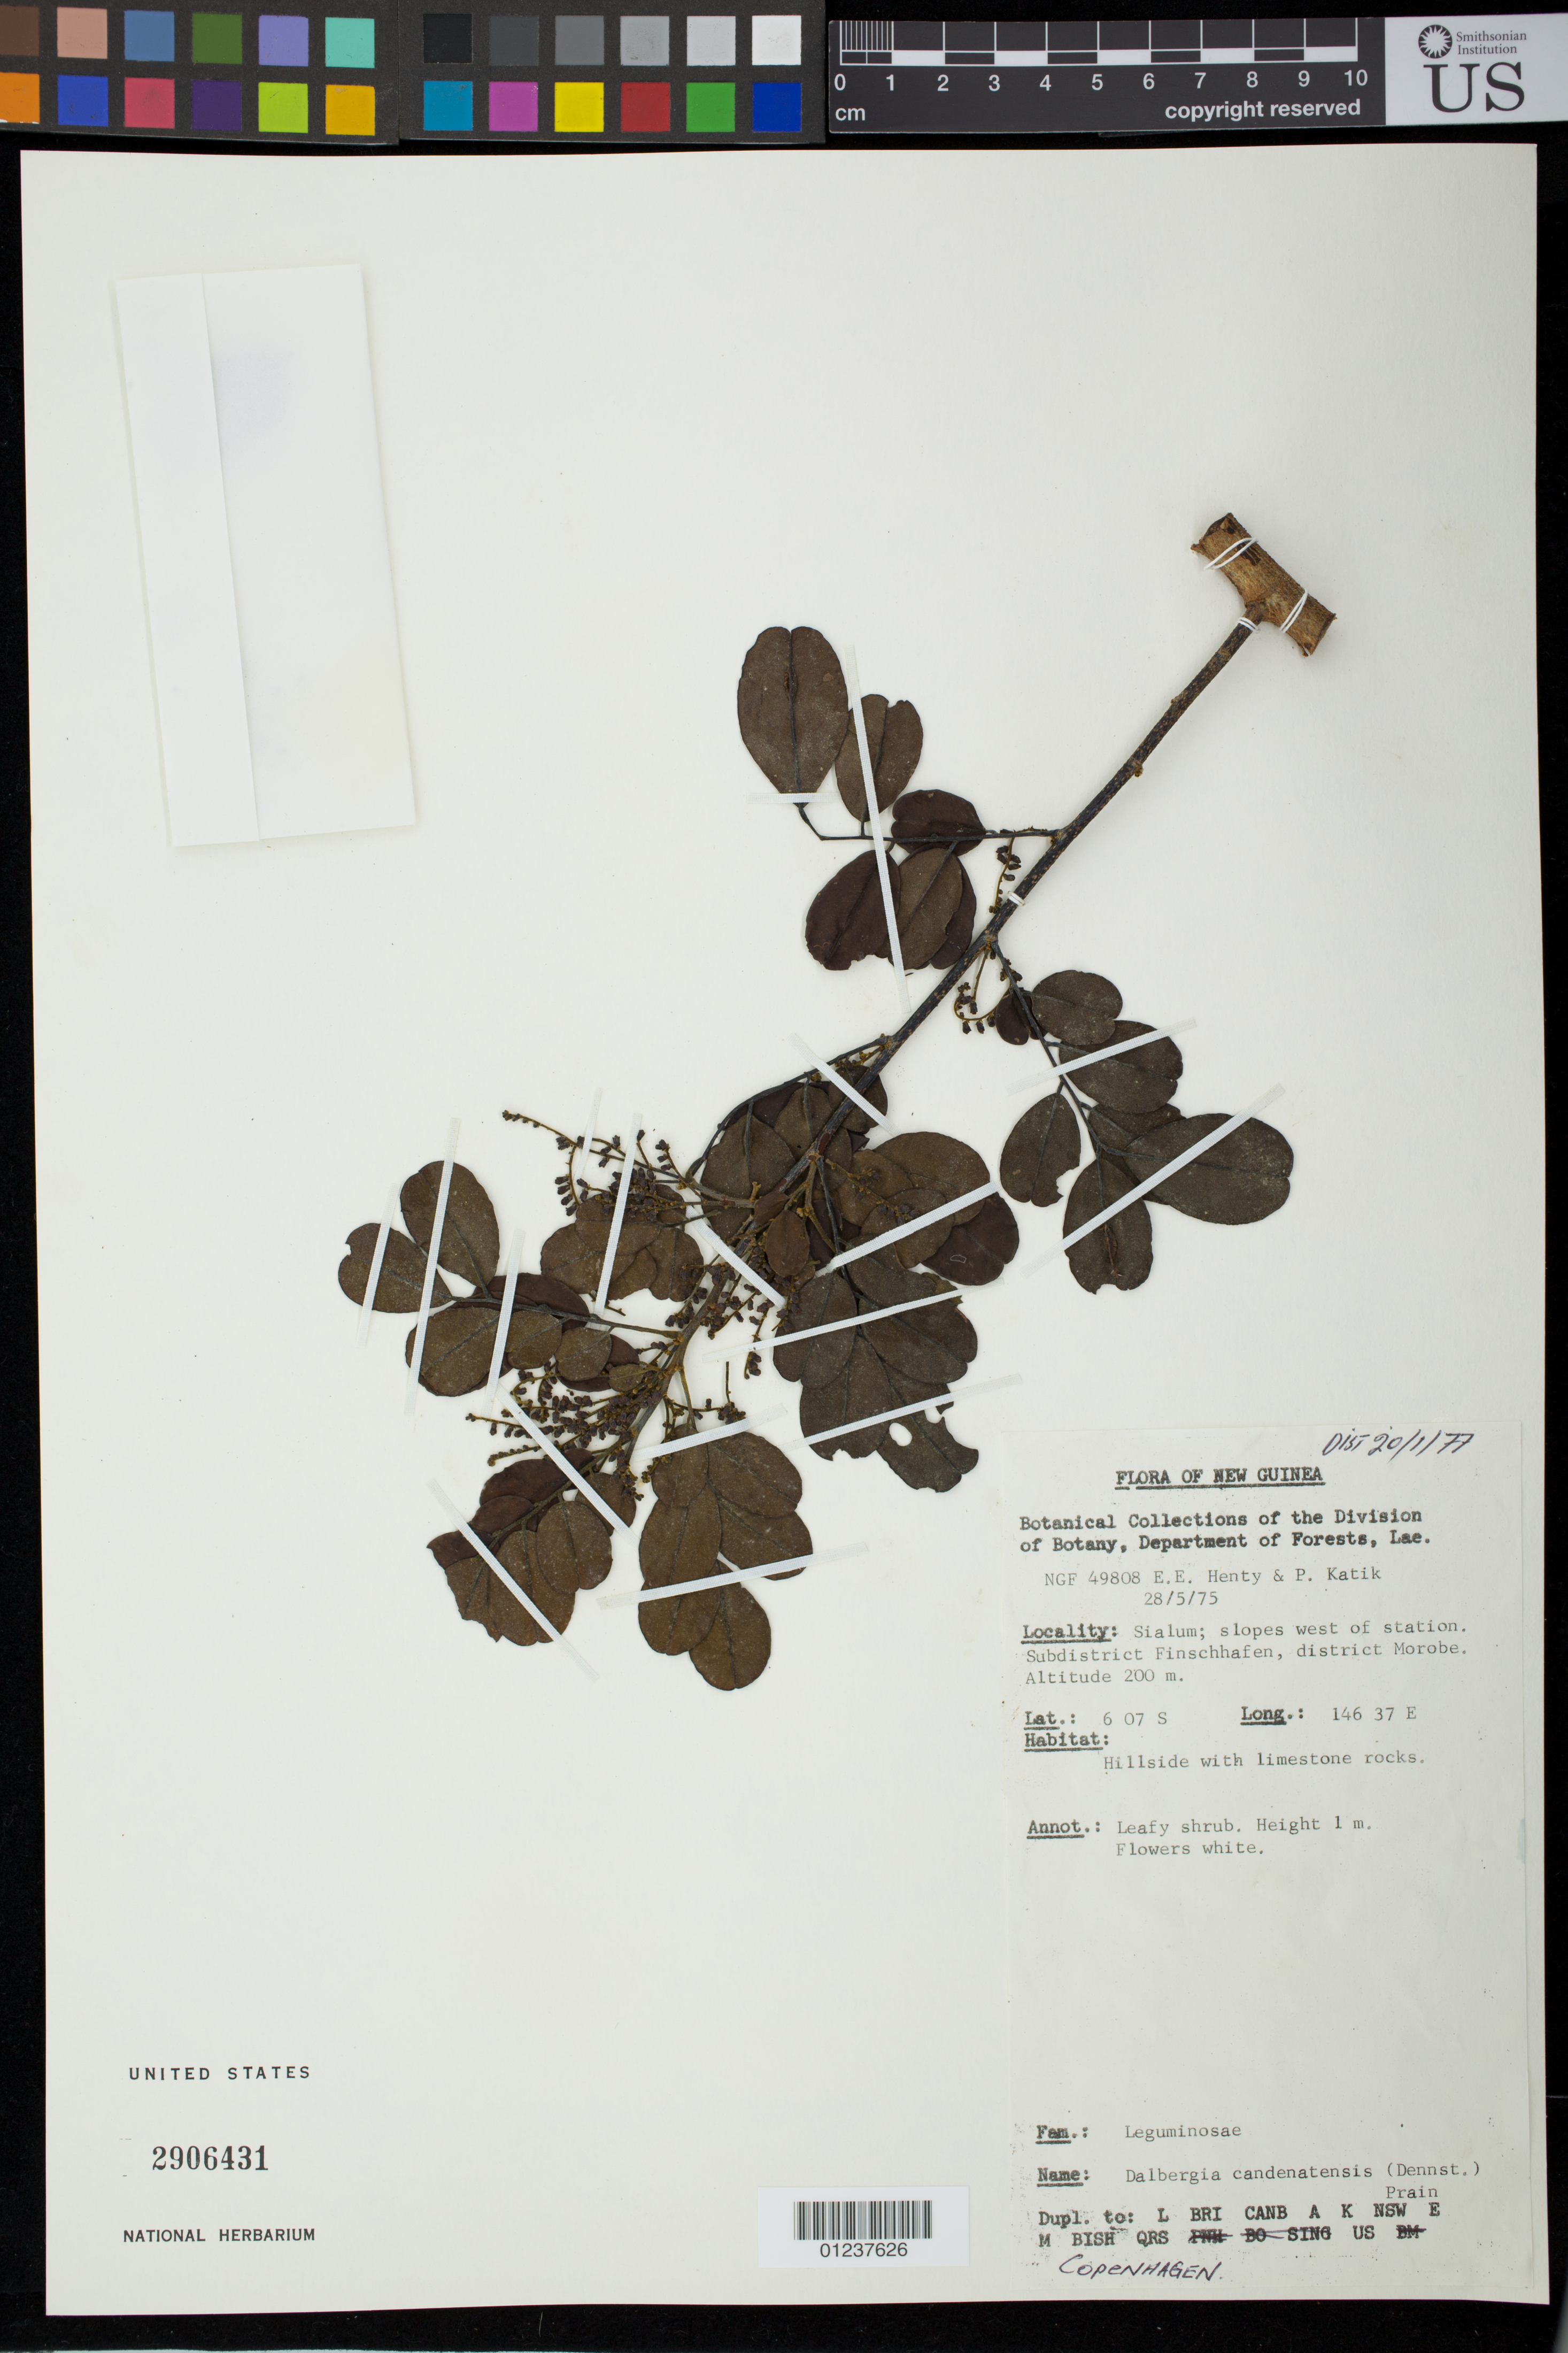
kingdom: Plantae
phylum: Tracheophyta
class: Magnoliopsida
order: Fabales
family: Fabaceae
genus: Dalbergia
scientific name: Dalbergia candenatensis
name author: (Dennst.) Pr.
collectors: E. Henty & P. Katik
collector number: NGF 49808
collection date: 1975-05-28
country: Papua New Guinea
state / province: Morobe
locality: Sialum; slopes west of station. Subdistrict Finschhafen.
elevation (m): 200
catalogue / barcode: US 2906431